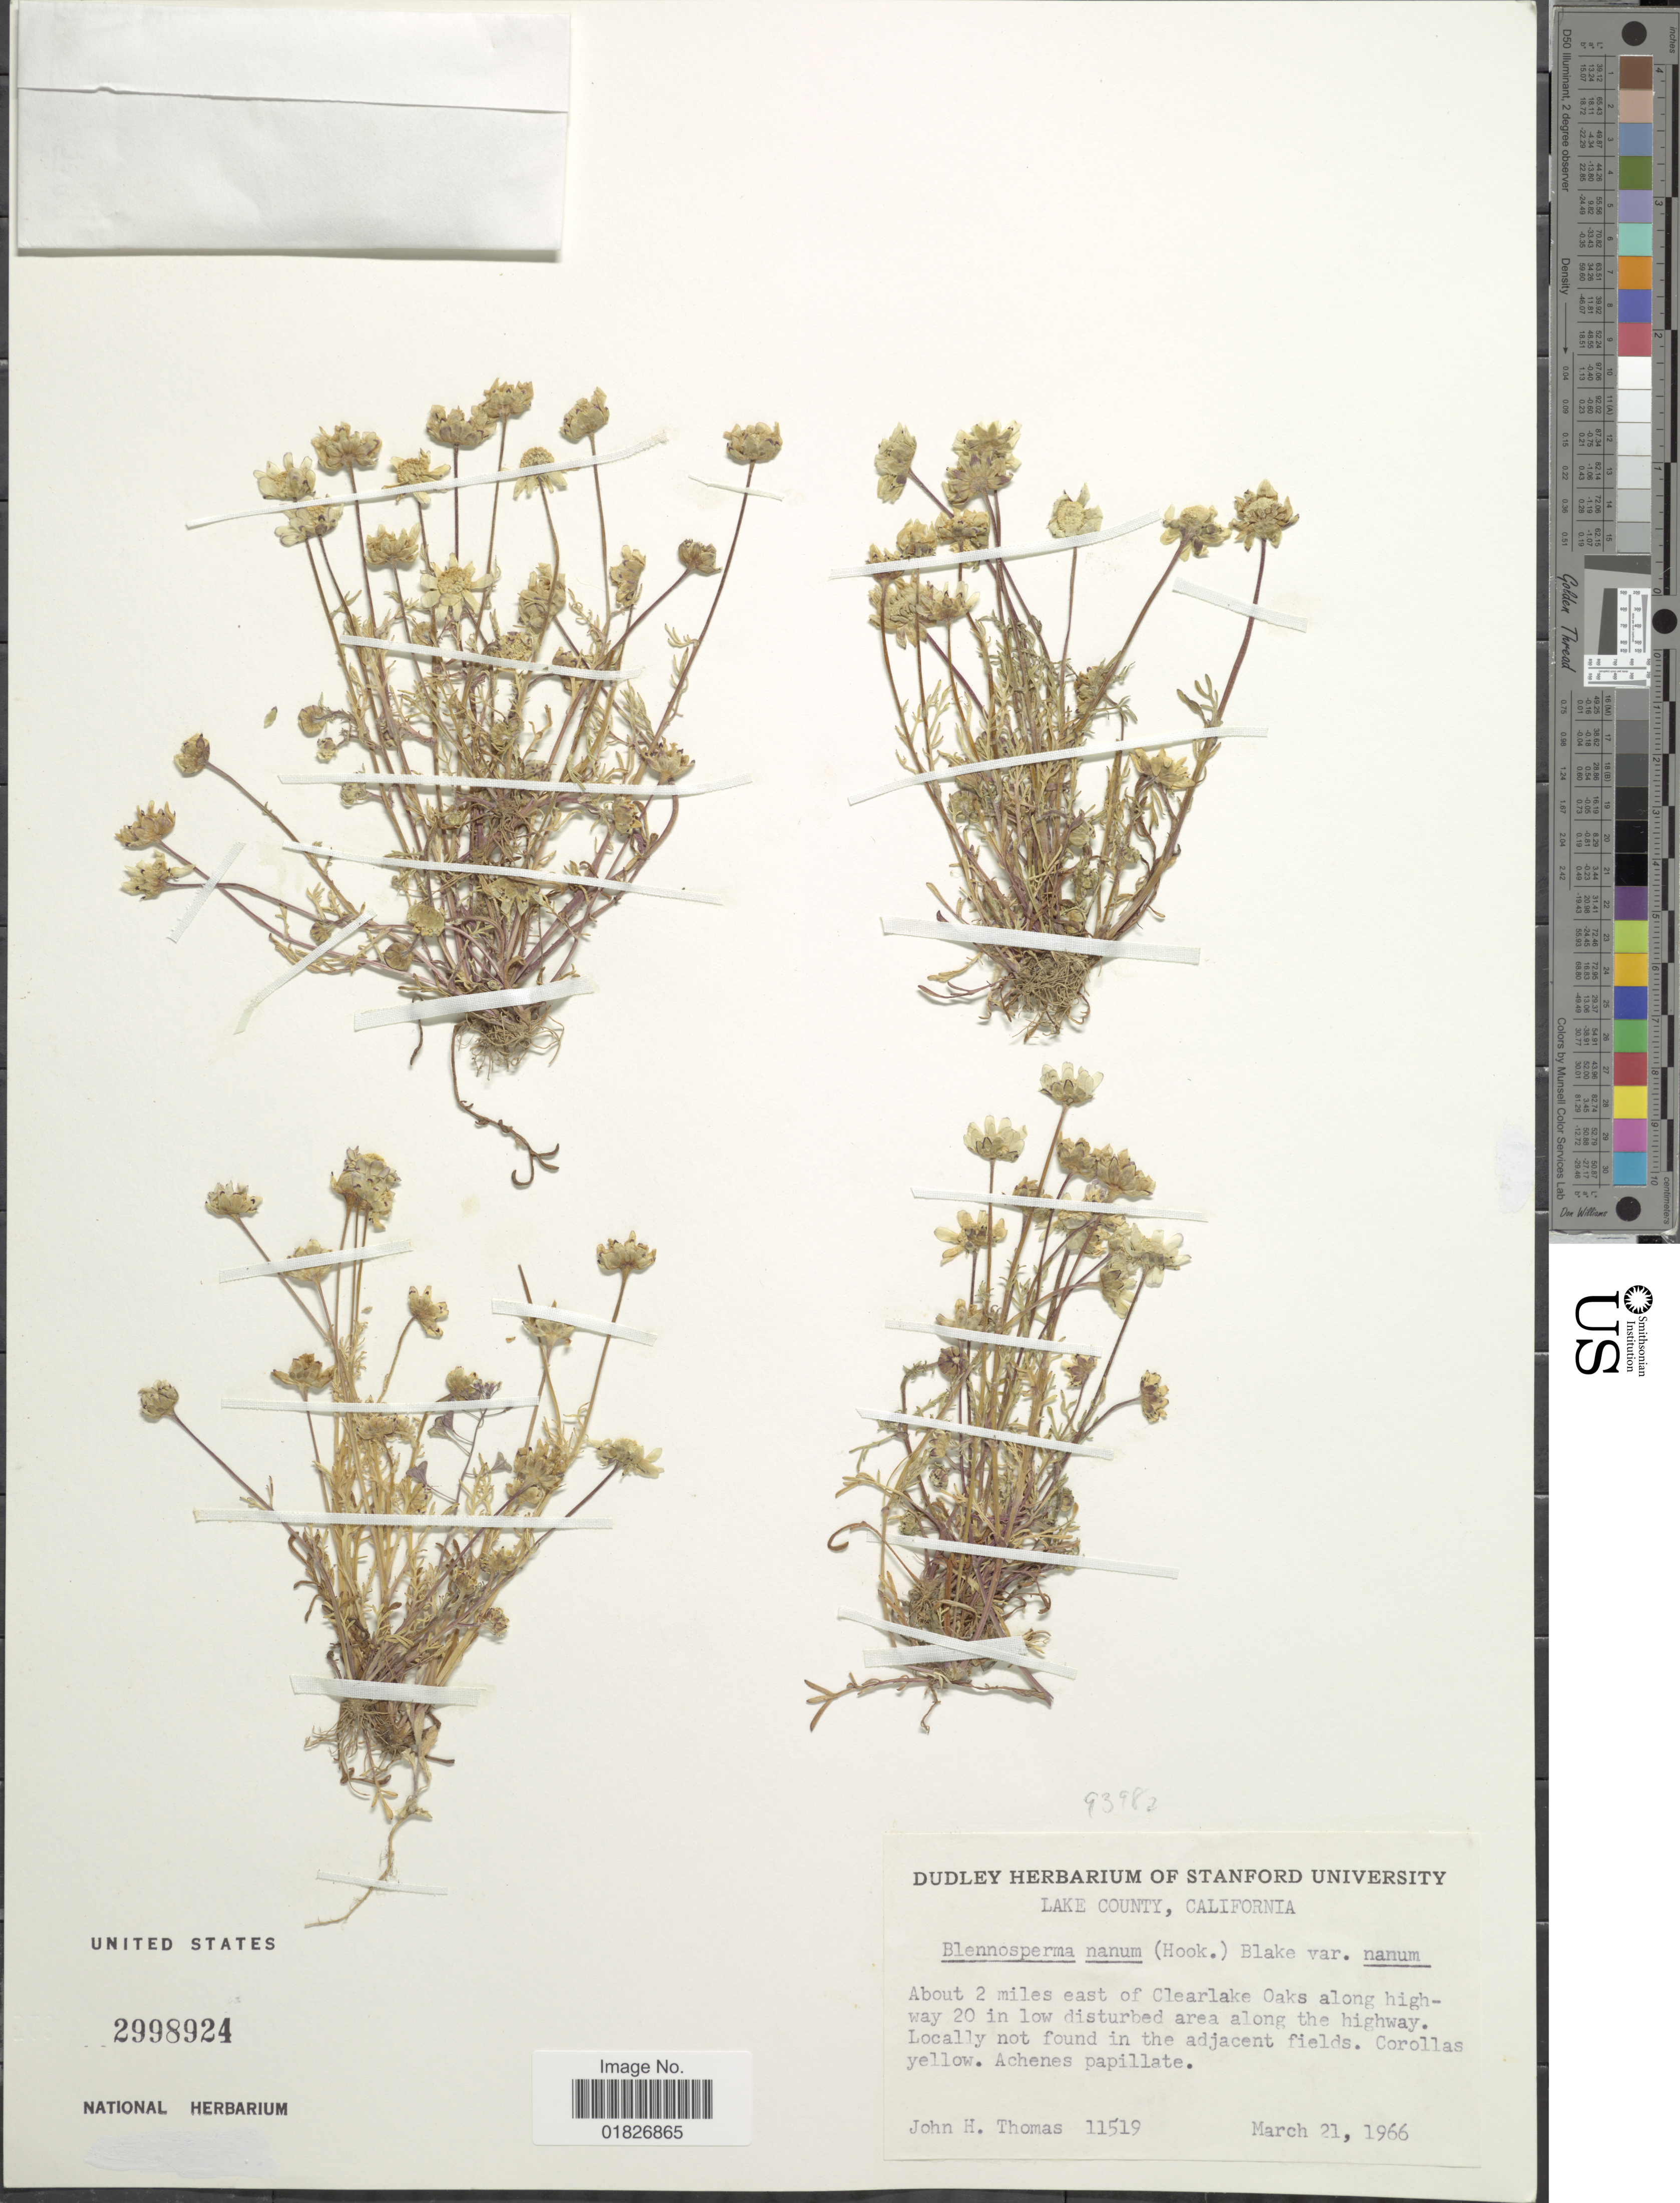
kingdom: Plantae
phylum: Tracheophyta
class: Magnoliopsida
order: Asterales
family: Asteraceae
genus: Blennosperma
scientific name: Blennosperma nanum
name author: (Hook.) S.F. Blake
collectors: J. H. Thomas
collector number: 11519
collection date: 1966-03-21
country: United States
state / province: California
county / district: Lake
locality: Lake County, about 2 miles east of Clearlake Oaks along highway 20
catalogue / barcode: US 2998924